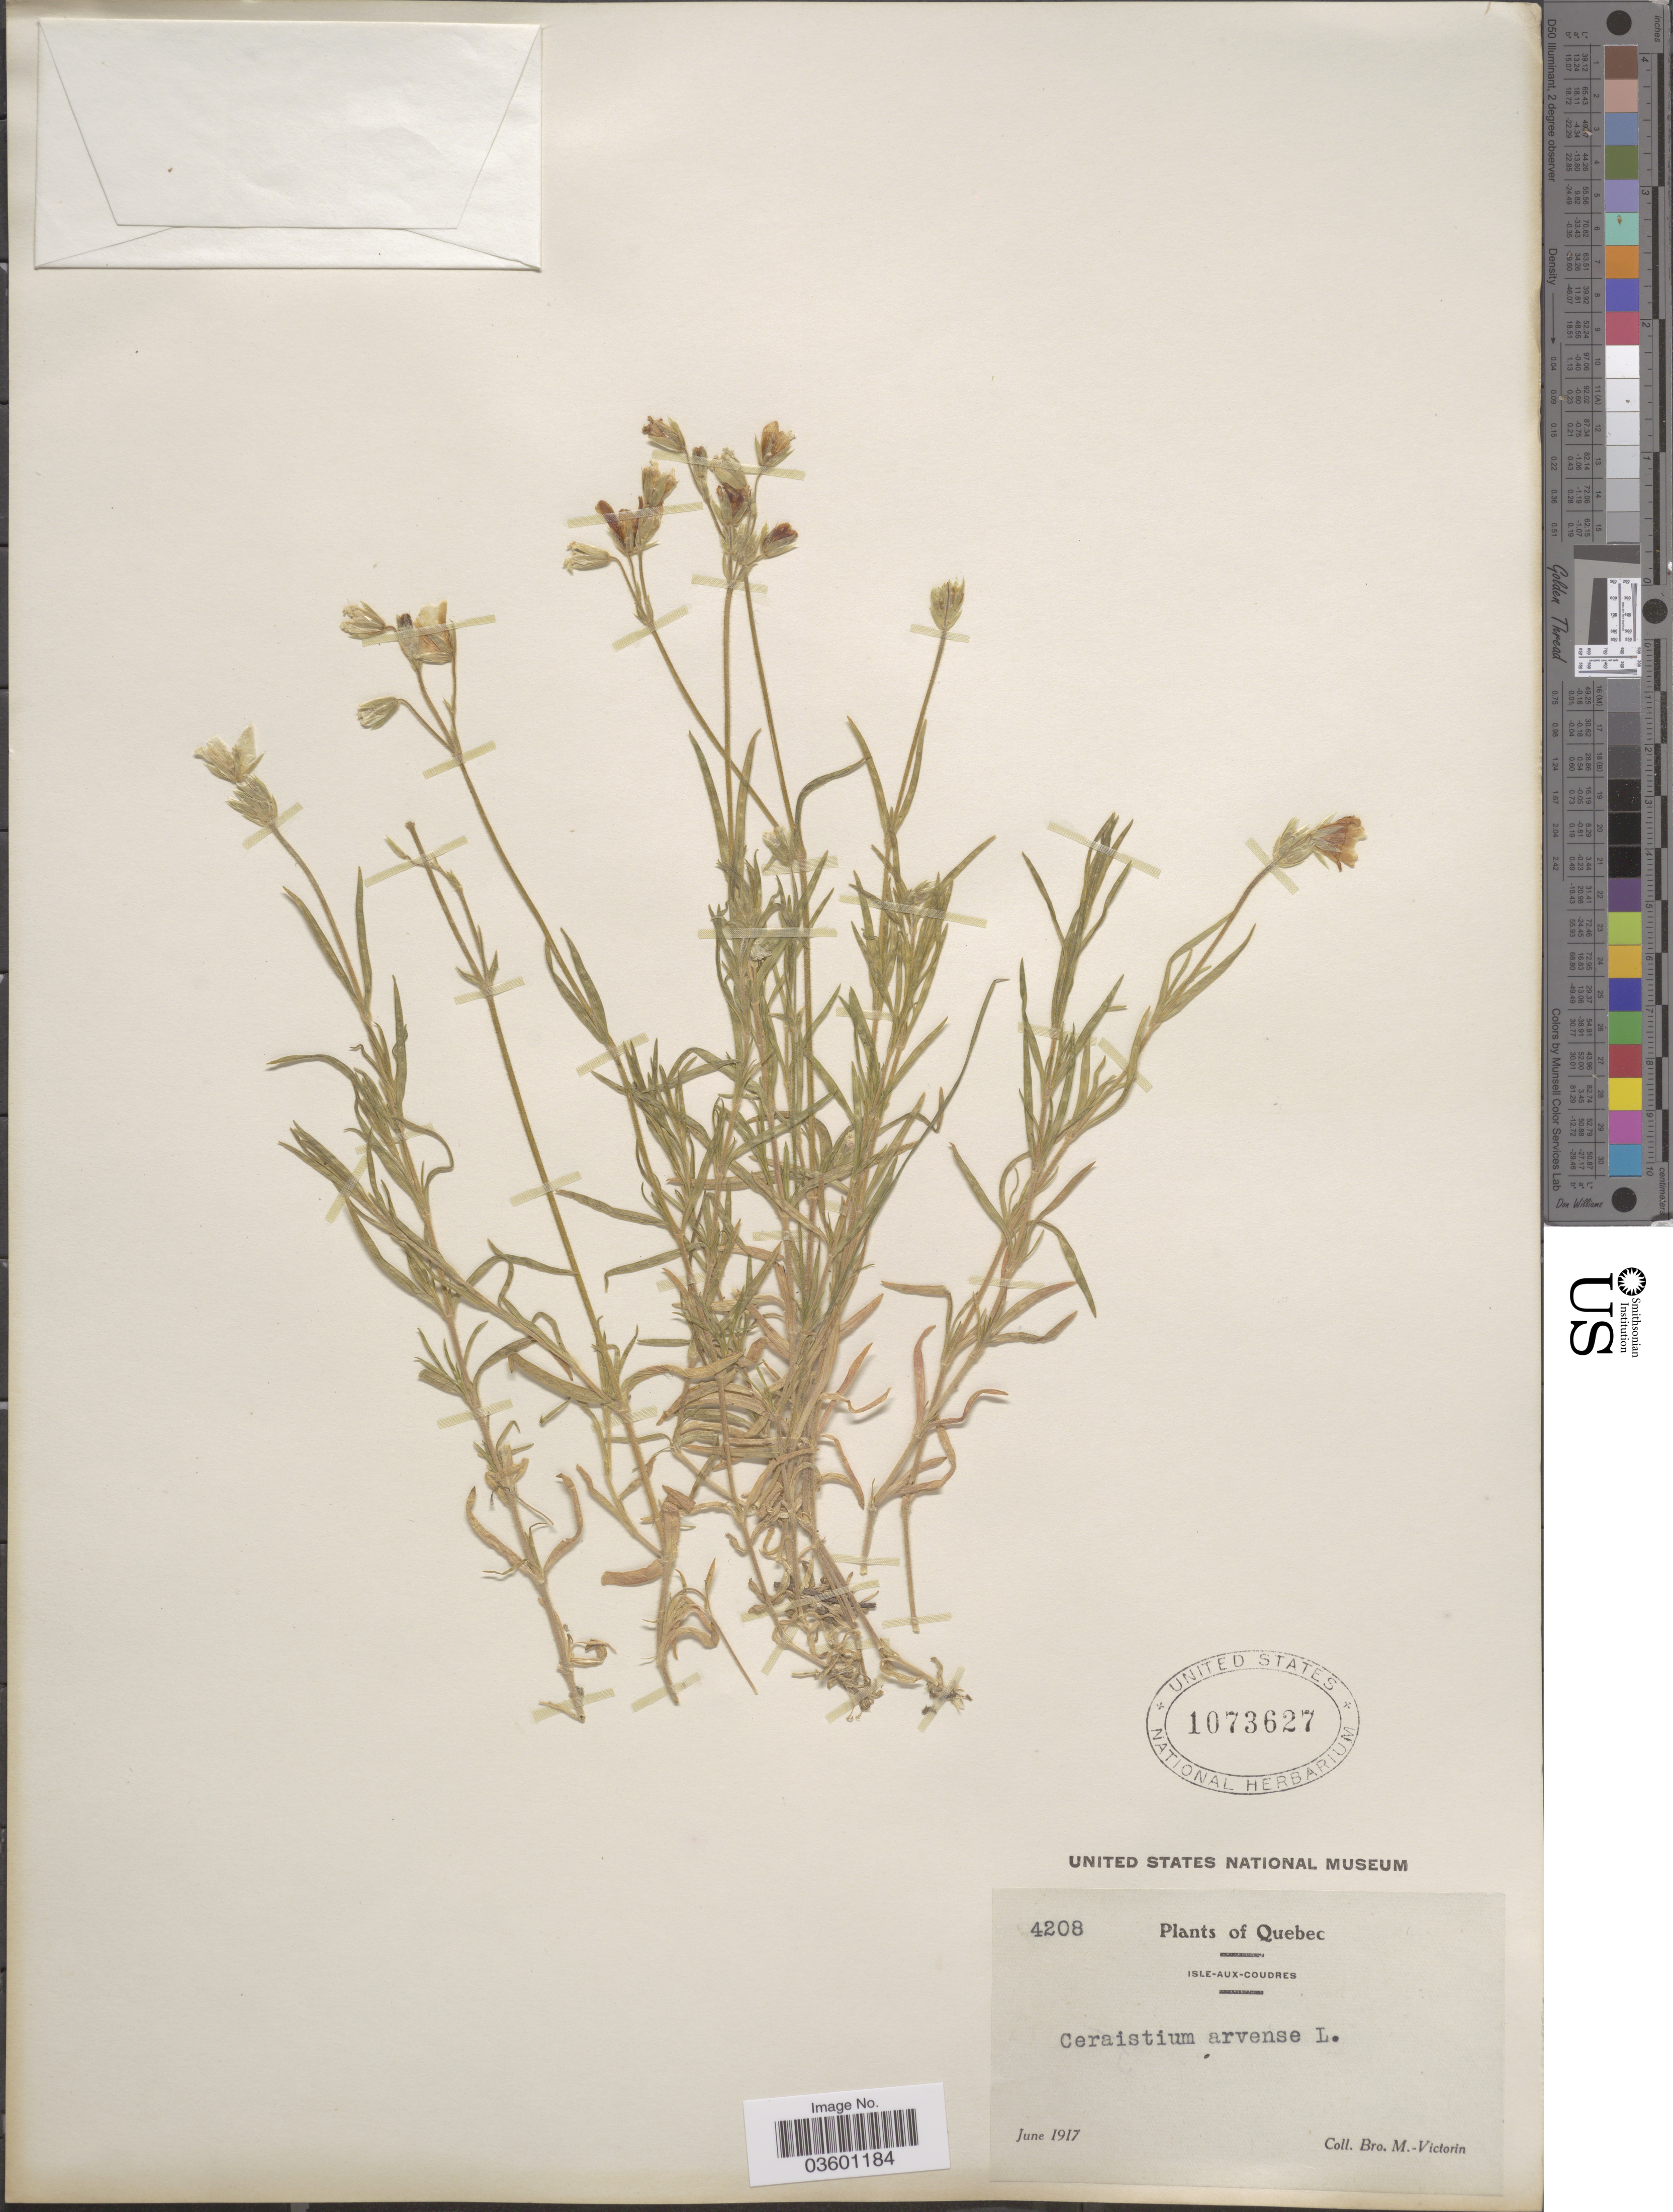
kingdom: Plantae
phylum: Tracheophyta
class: Magnoliopsida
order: Caryophyllales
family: Caryophyllaceae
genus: Cerastium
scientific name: Cerastium arvense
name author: L.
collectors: Fr. Marie-Victorin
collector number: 4208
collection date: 1917-06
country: Canada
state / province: Quebec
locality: Isle-aux-Coudres.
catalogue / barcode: US 1073627